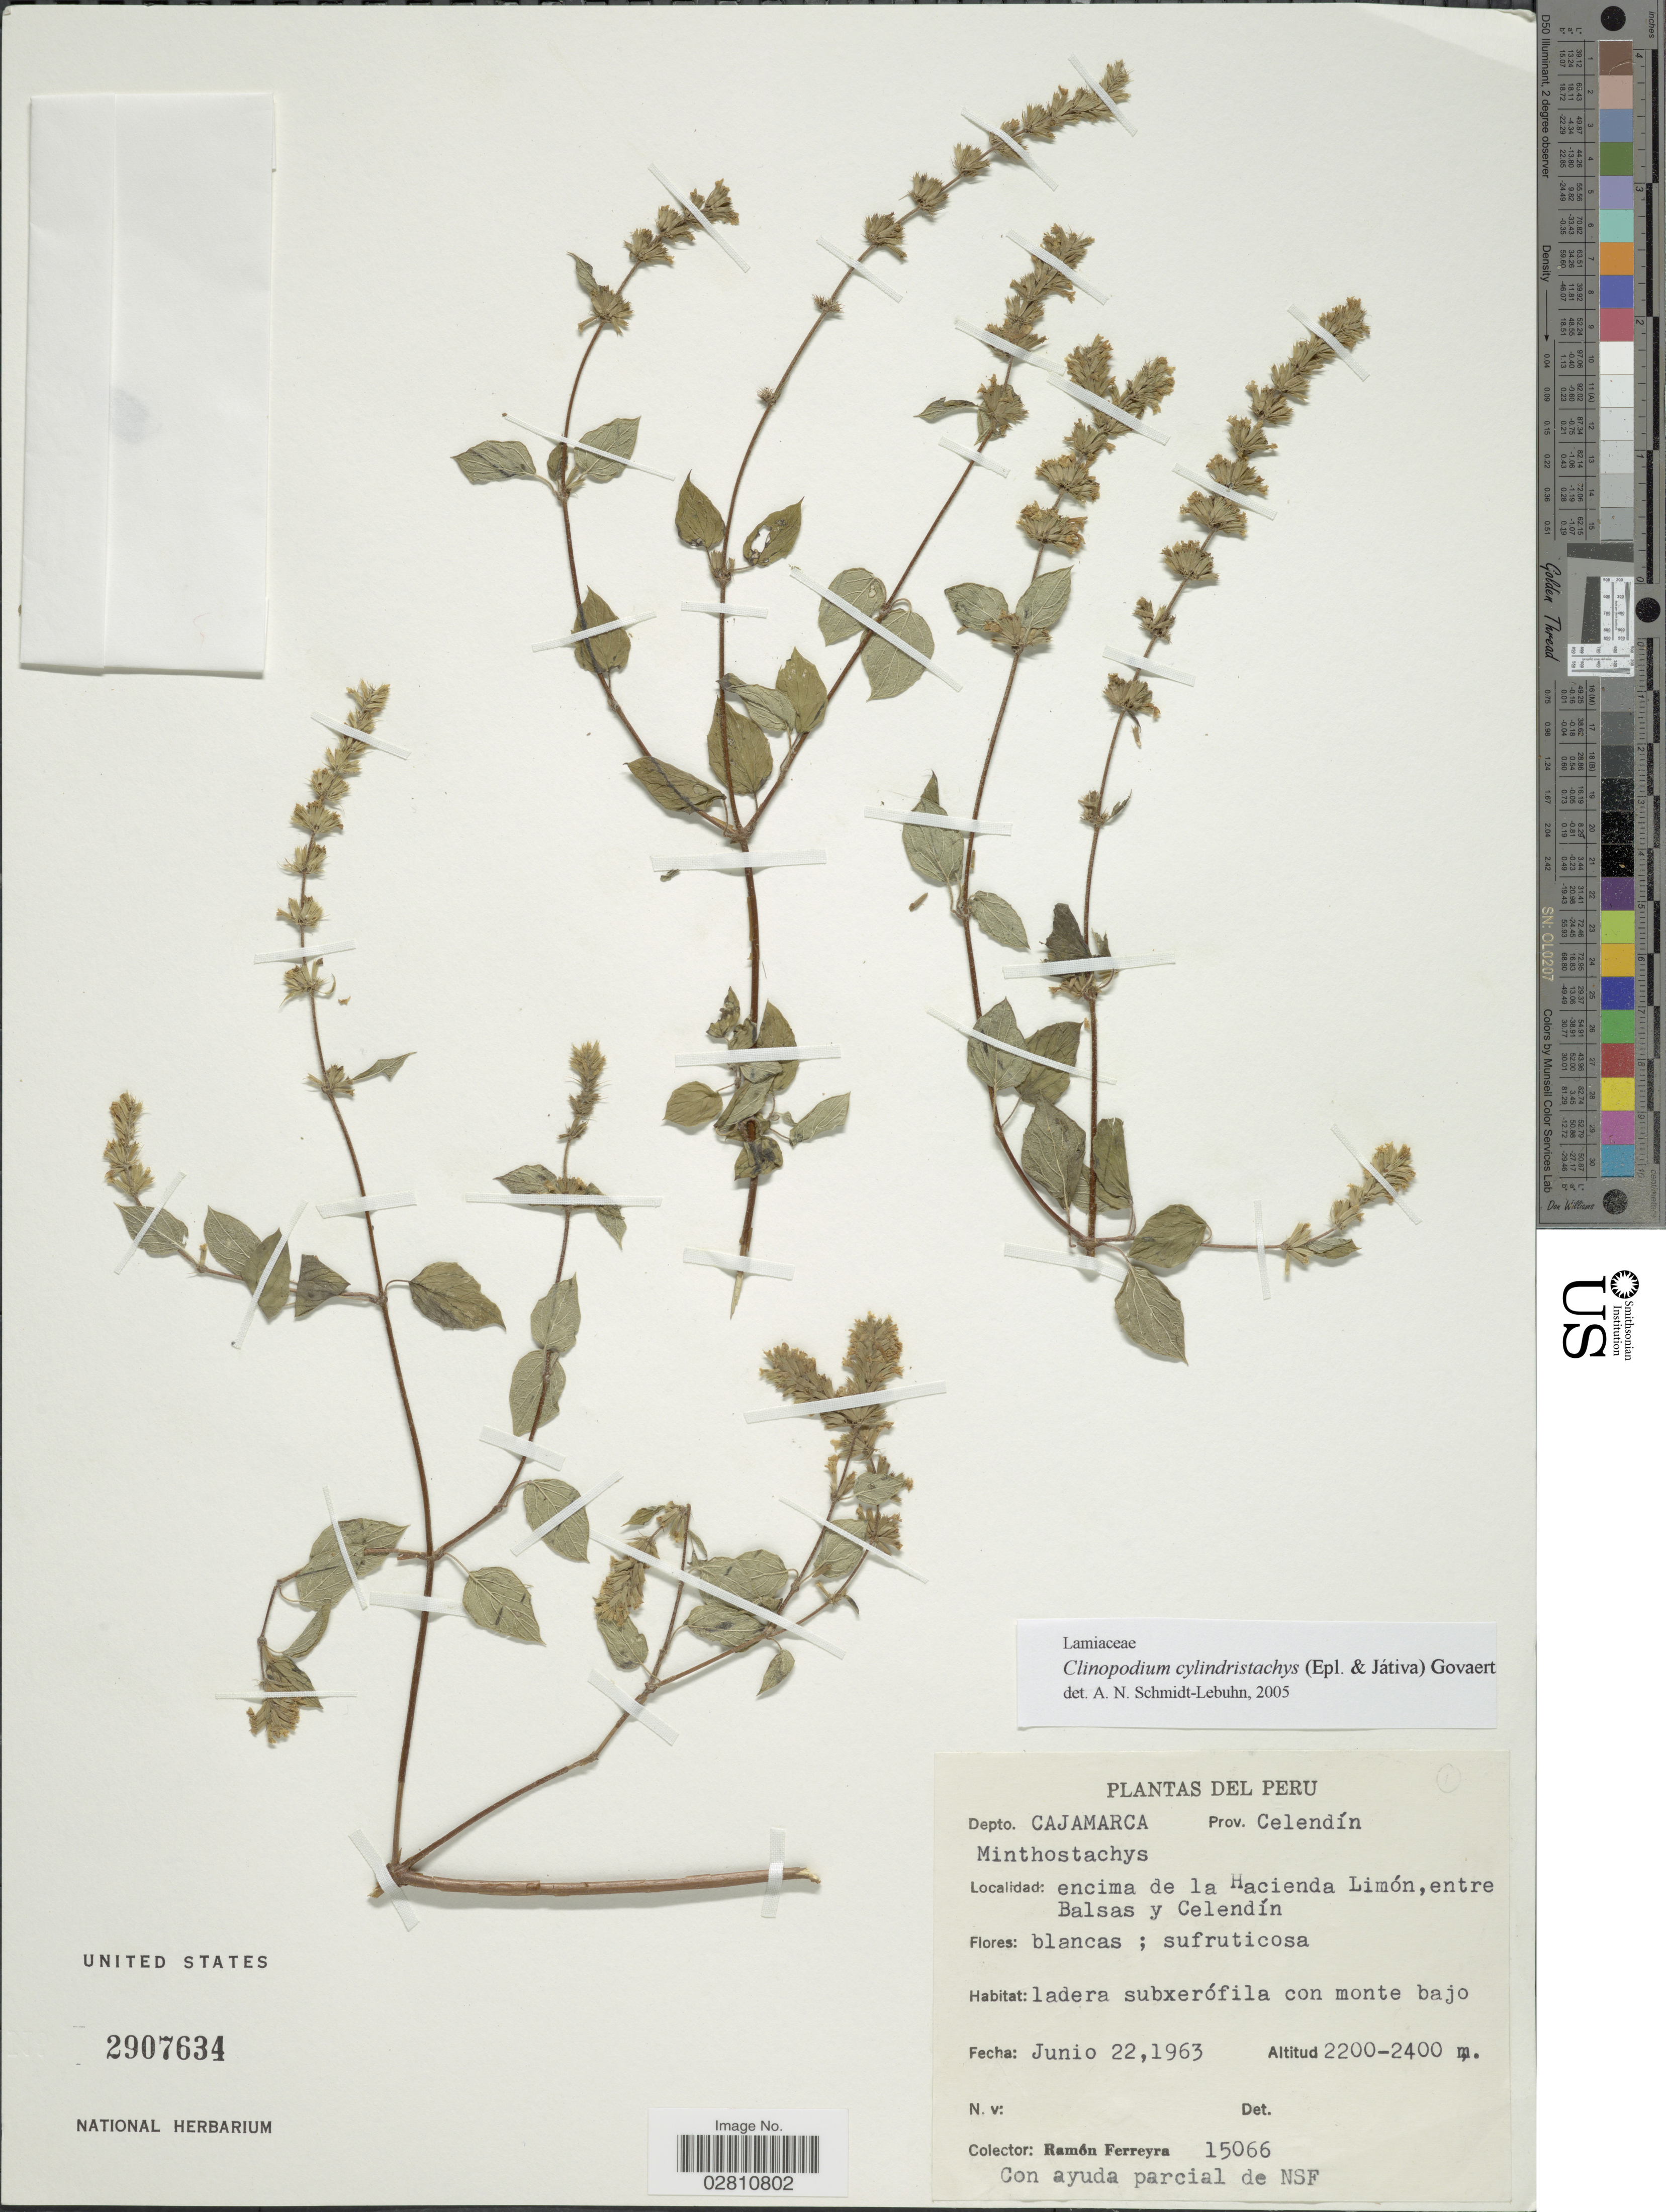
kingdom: Plantae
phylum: Tracheophyta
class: Magnoliopsida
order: Lamiales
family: Lamiaceae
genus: Clinopodium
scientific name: Clinopodium cylindristachys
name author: (Epling & Játiva) Govaerts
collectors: R. A. Ferreyra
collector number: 15066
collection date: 1963-06-22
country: Peru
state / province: Cajamarca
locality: Depto. Cajamarca, Prov. Celendín, encima de la Hacienda Limón, entre Balsas y Celendín.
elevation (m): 2200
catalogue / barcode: US 2907634